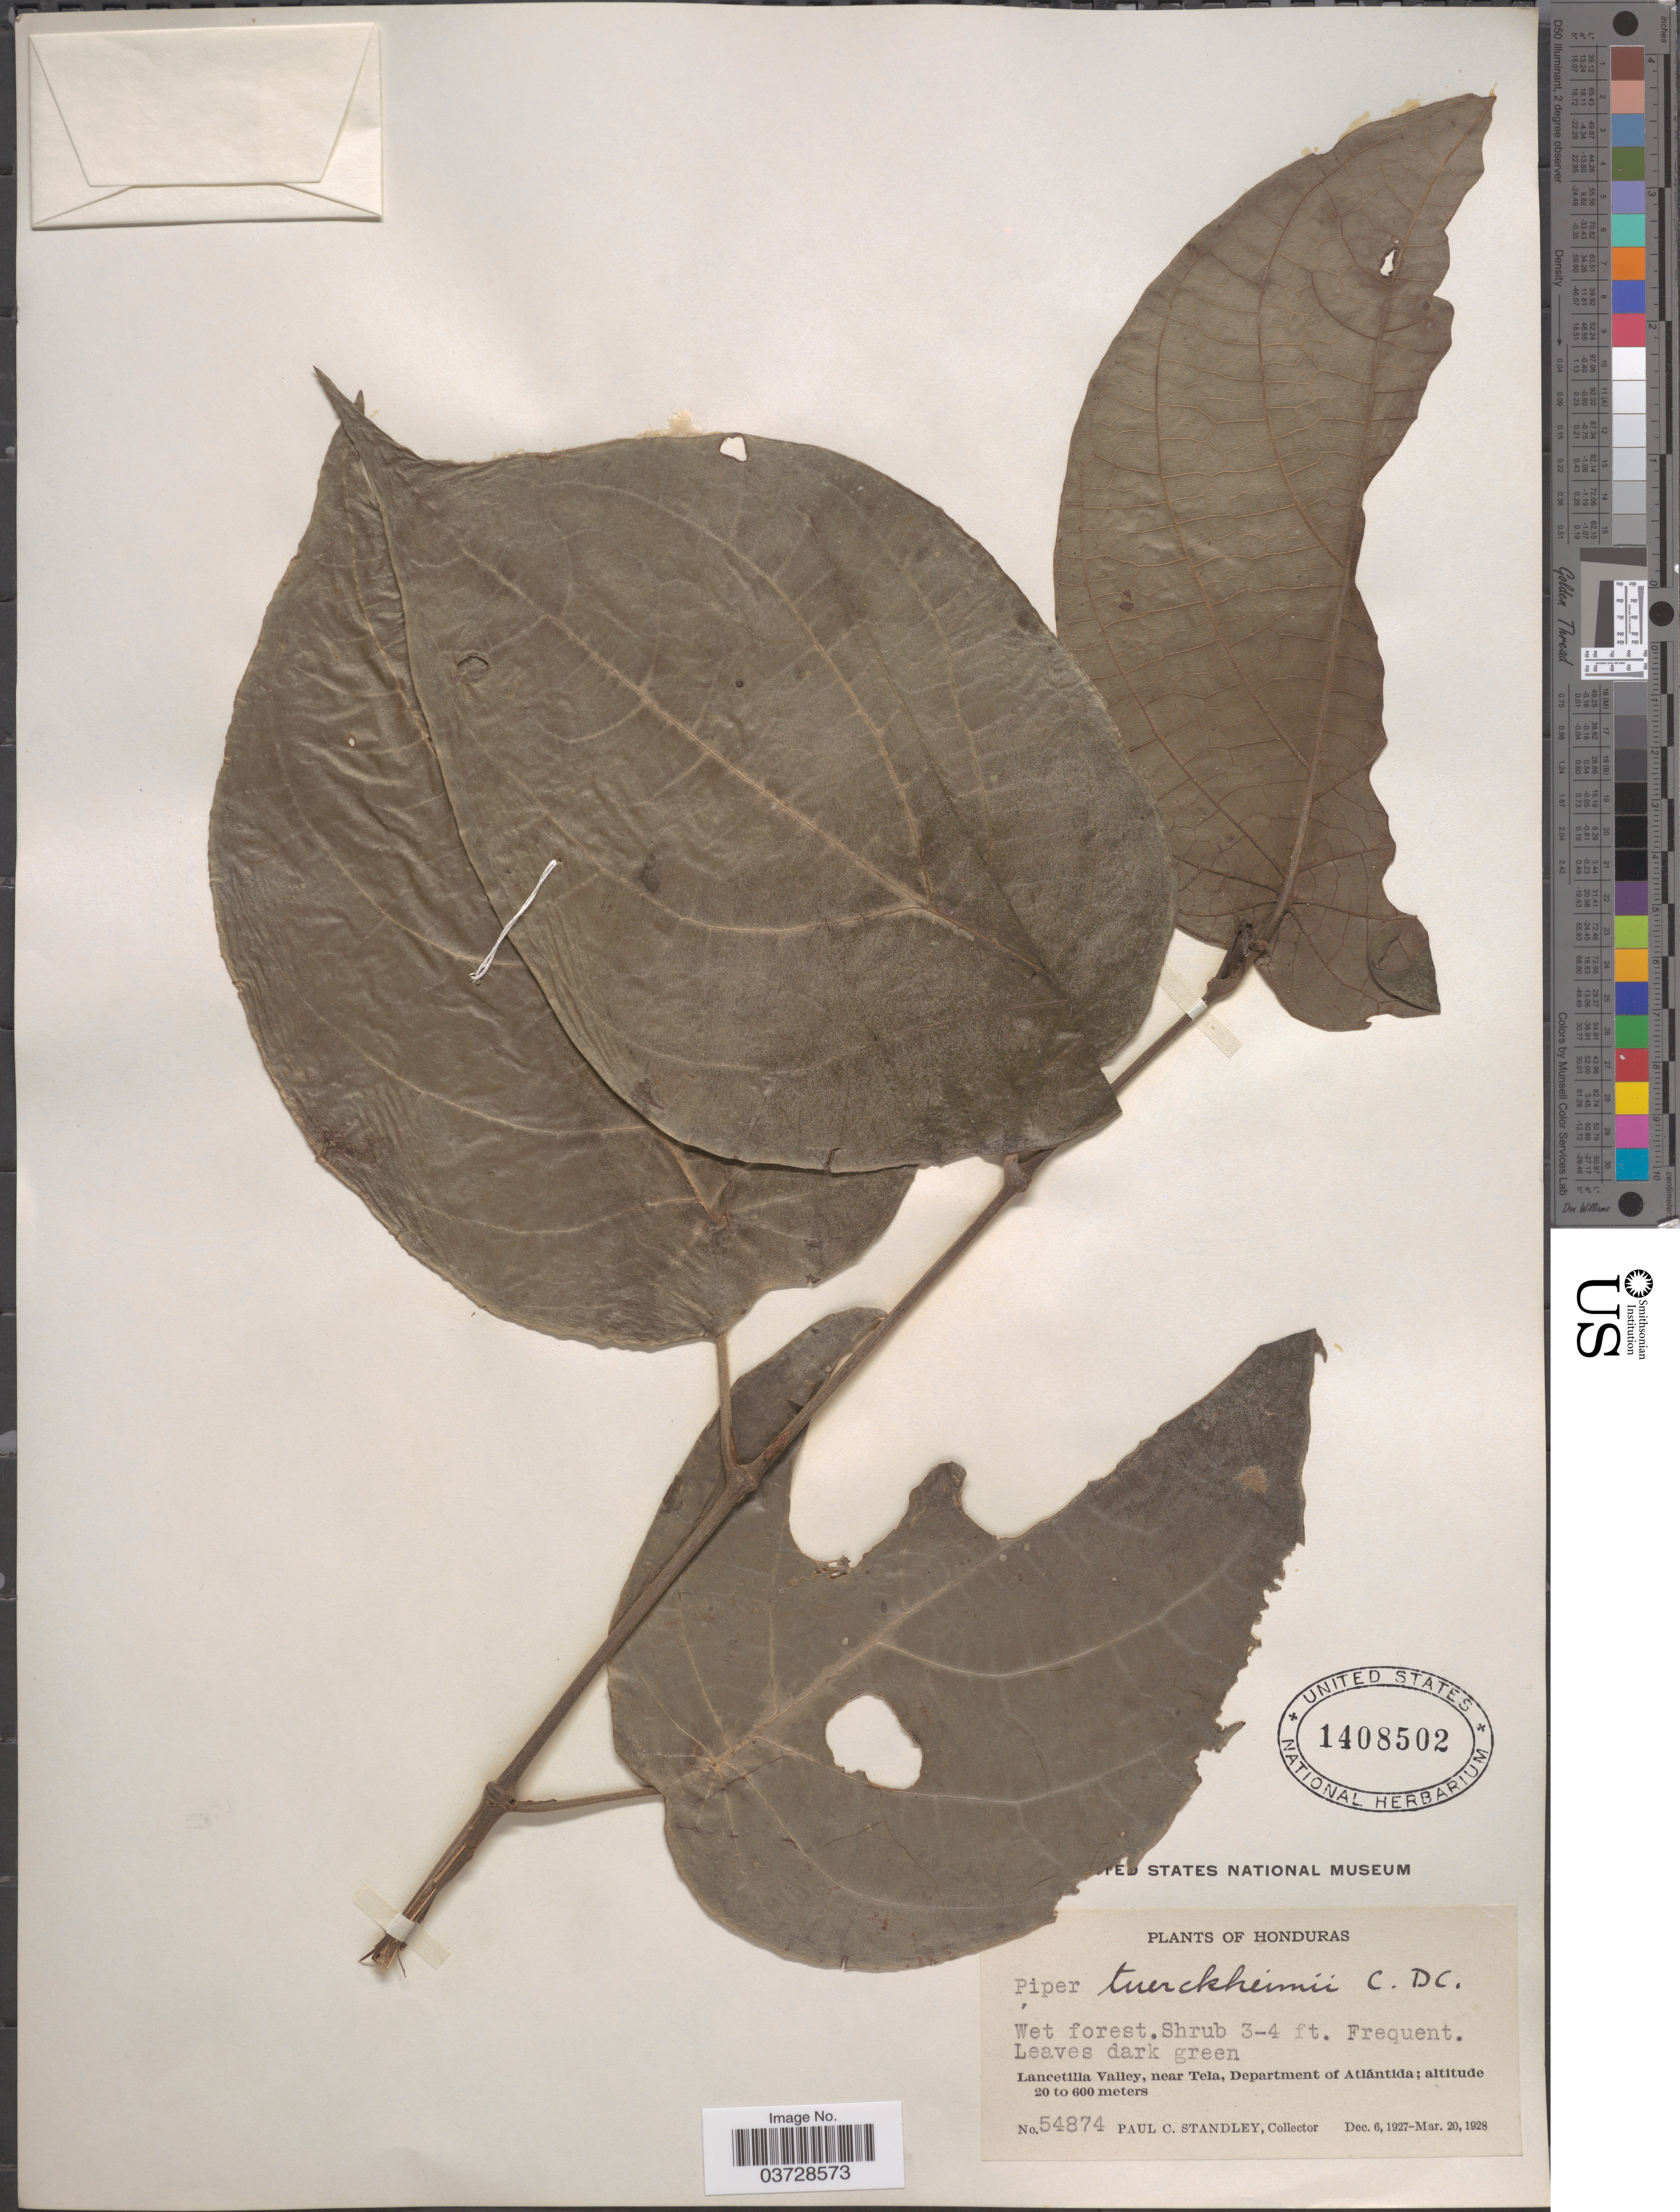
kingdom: Plantae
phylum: Tracheophyta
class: Magnoliopsida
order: Piperales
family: Piperaceae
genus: Piper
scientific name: Piper tuerckheimii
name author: C. DC.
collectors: P. C. Standley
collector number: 54874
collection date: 1927-12-06/1928-03-20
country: Honduras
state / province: Atlantida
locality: Lancetilla Valley, near Tela, Department of Atlántida.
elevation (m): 20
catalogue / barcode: US 1408502